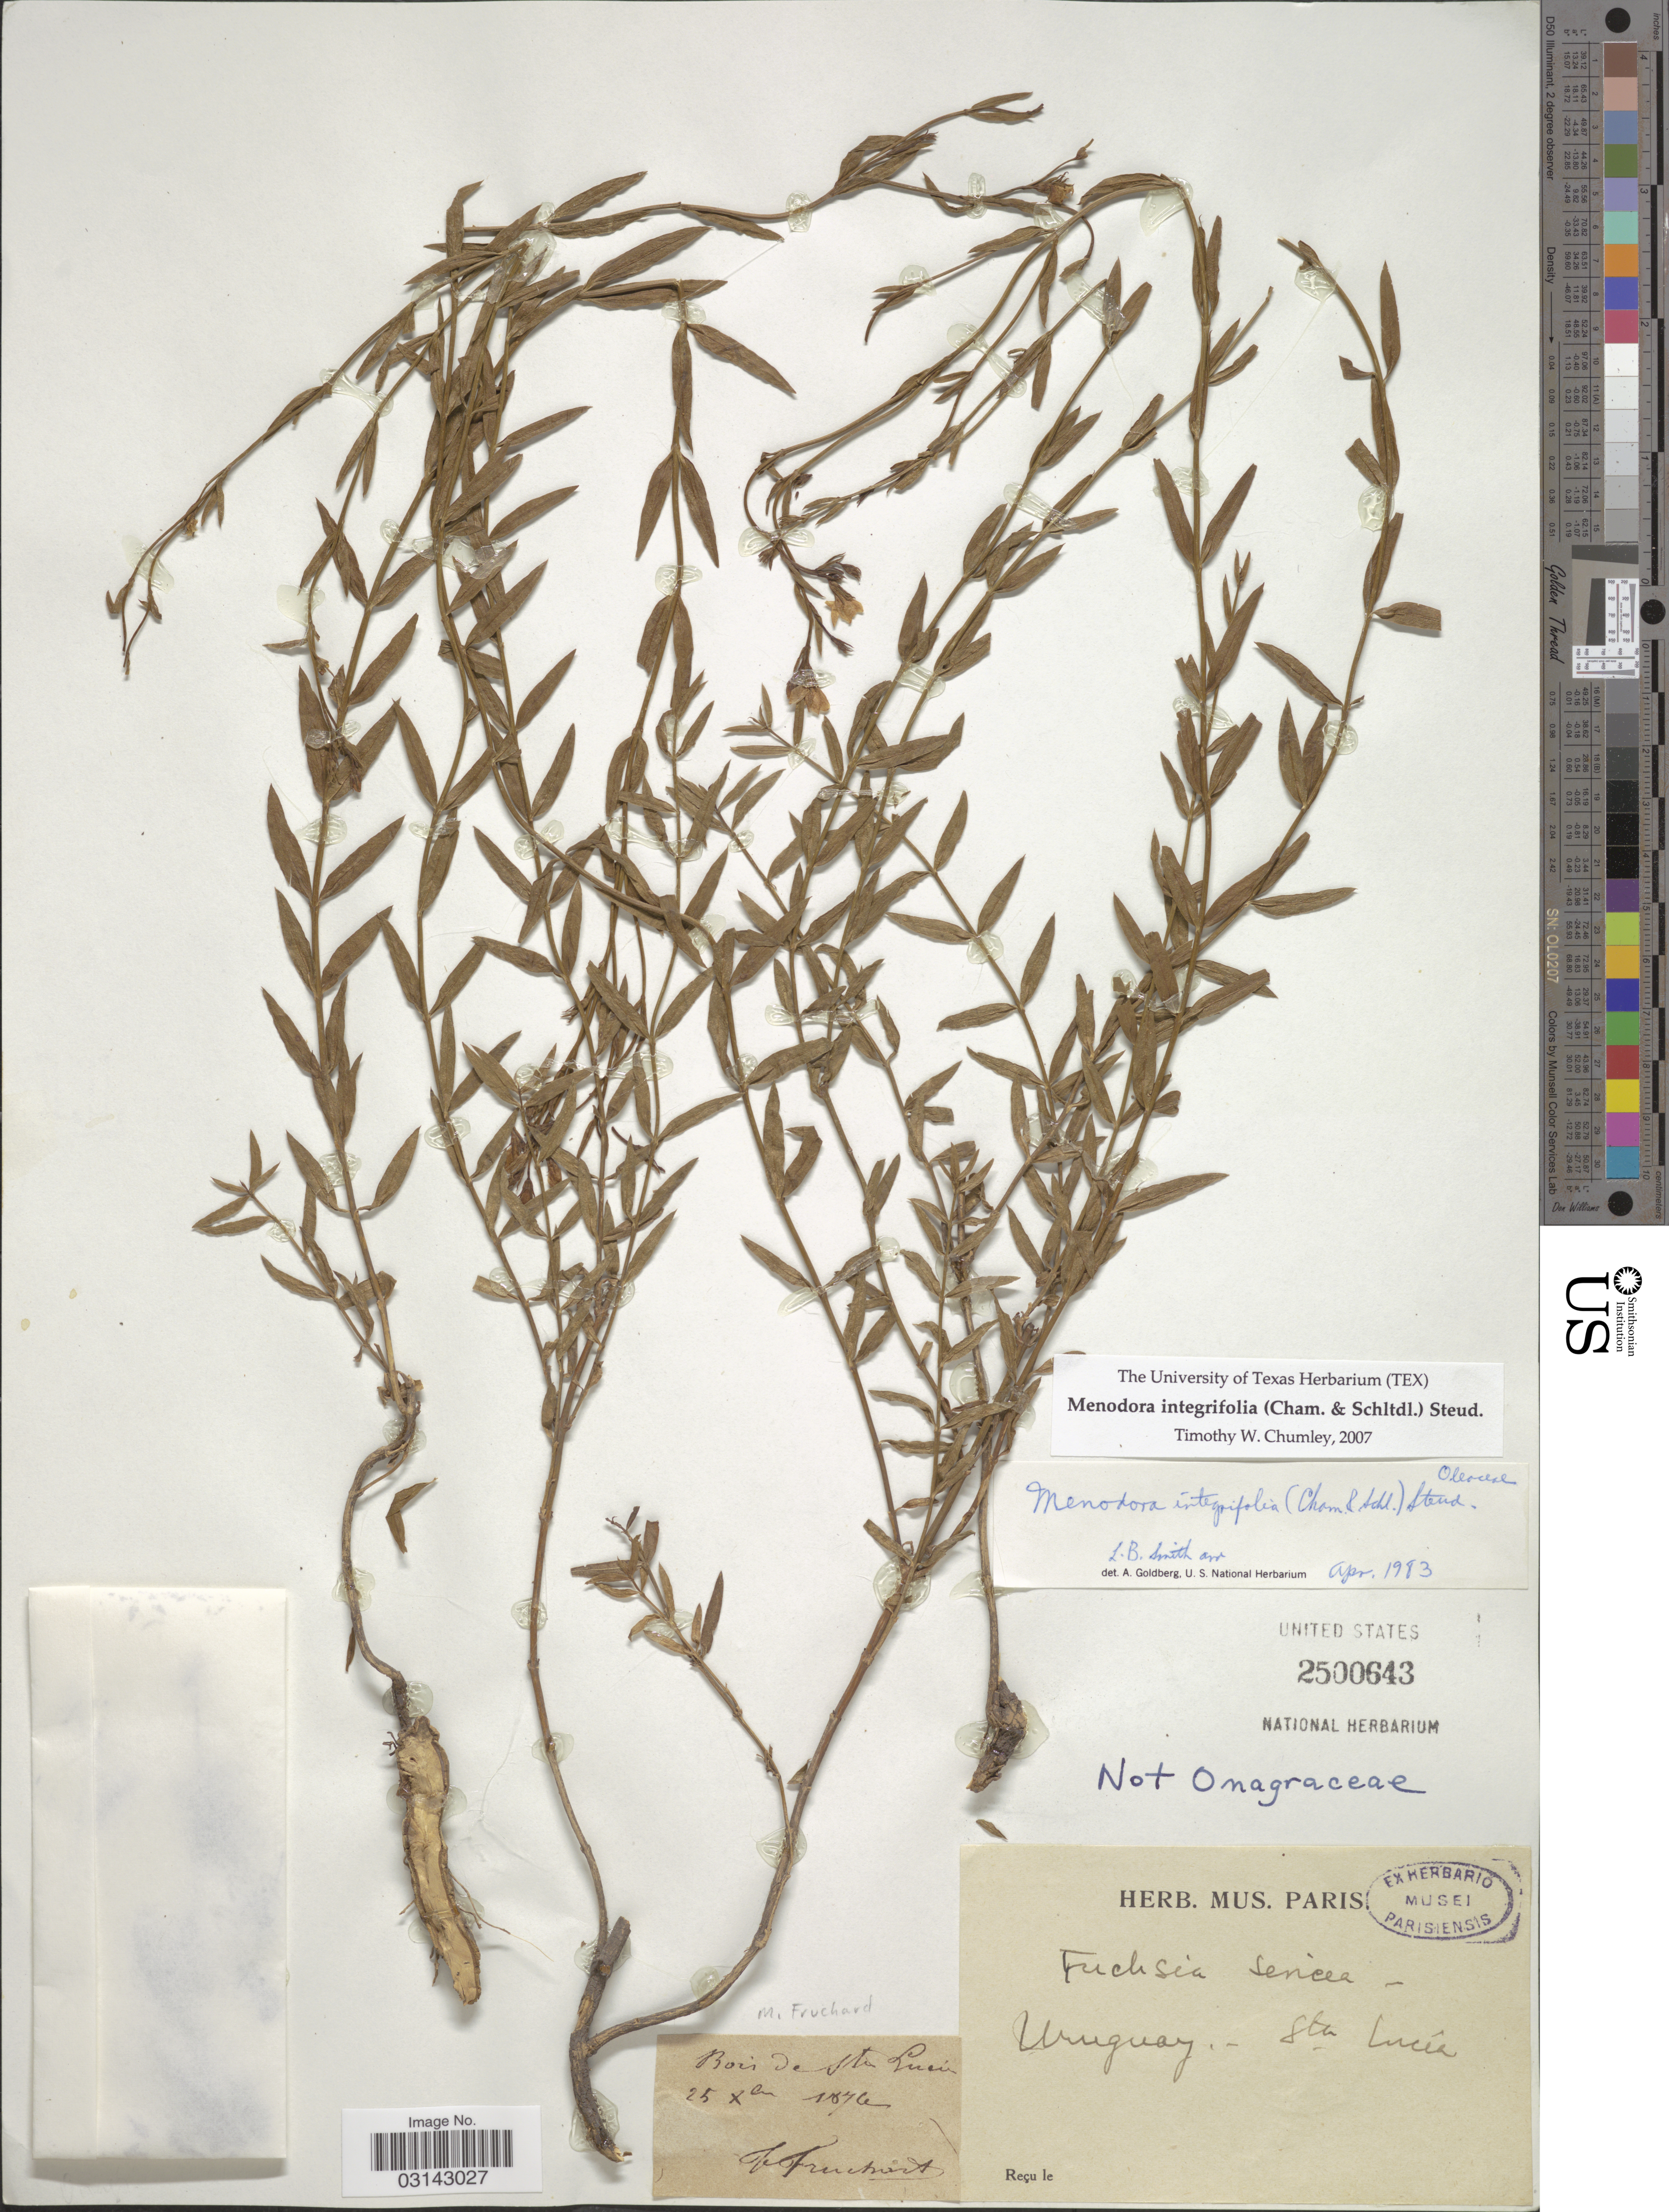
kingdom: Plantae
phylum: Tracheophyta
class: Magnoliopsida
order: Lamiales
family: Oleaceae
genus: Menodora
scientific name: Menodora integrifolia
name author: (Cham. & Schltdl.) Steud.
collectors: C. Fruchart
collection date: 1876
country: Uruguay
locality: Sta. Lucia.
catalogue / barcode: US 2500643